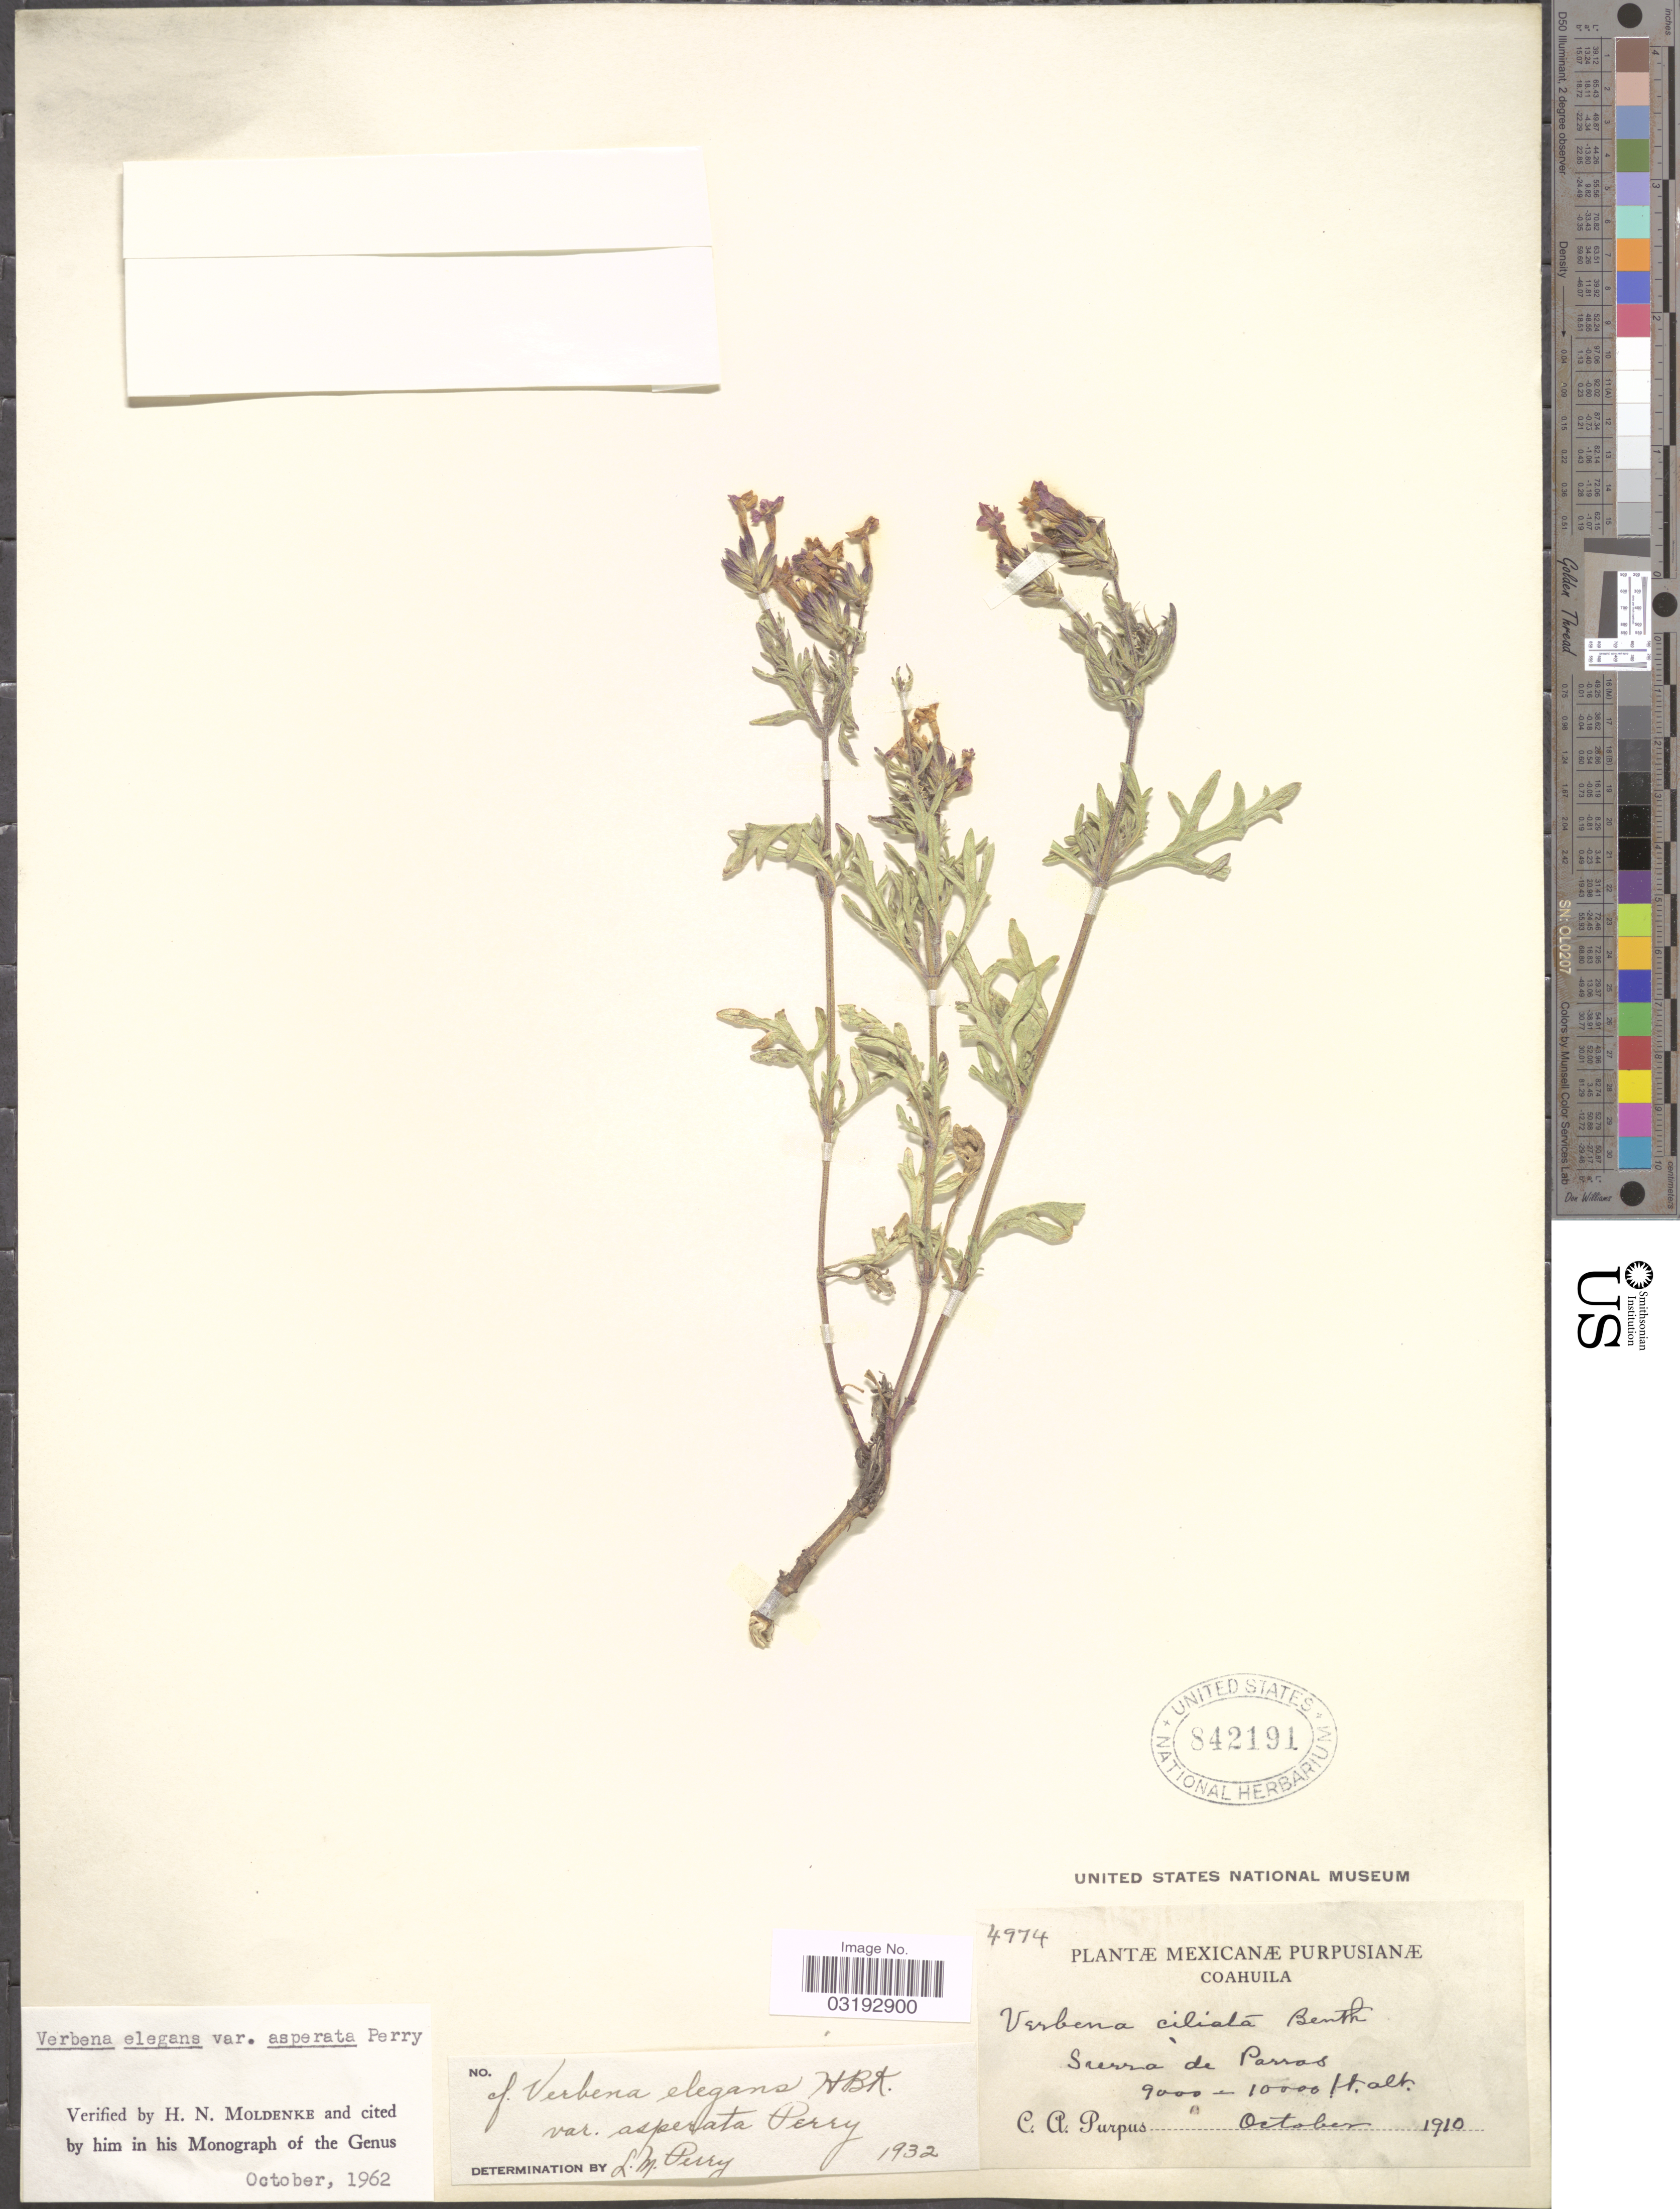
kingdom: Plantae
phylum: Tracheophyta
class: Magnoliopsida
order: Lamiales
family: Verbenaceae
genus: Verbena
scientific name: Verbena elegans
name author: Kunth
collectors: C. A. Purpus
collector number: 4974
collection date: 1910-10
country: Mexico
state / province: Coahuila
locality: Sierra de Parros.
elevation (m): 2743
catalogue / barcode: US 842191